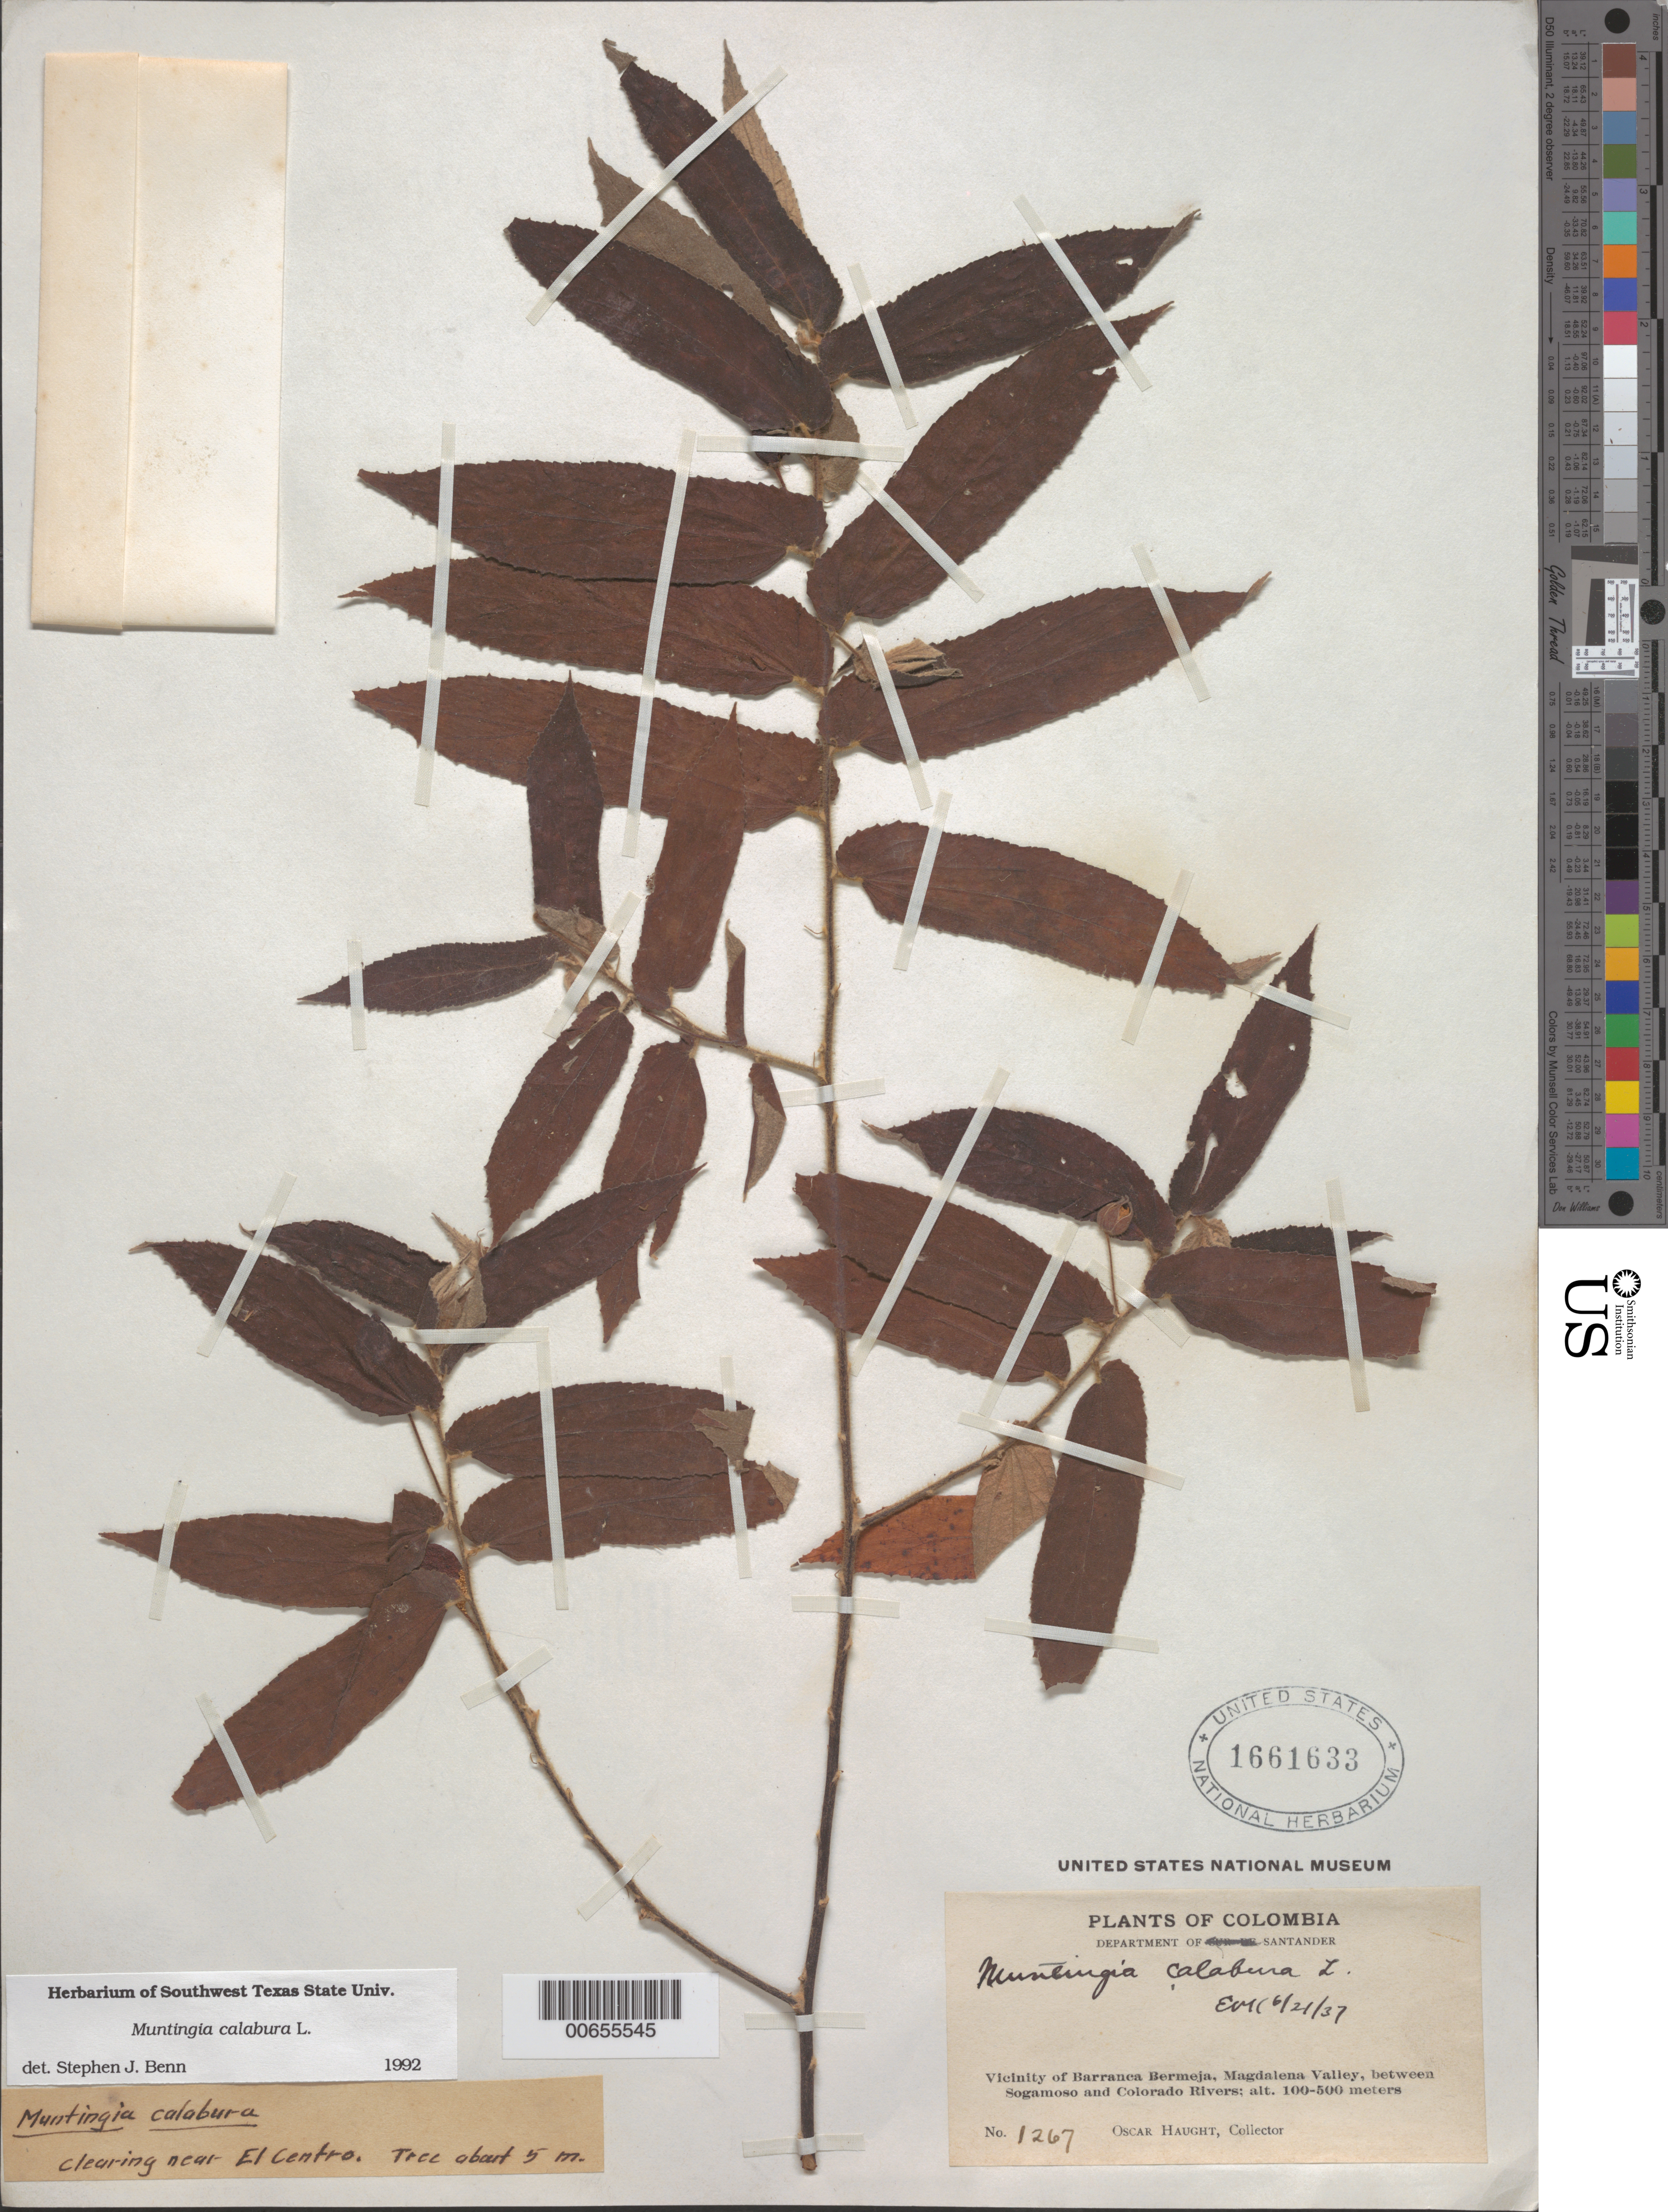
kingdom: Plantae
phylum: Tracheophyta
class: Magnoliopsida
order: Malvales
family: Muntingiaceae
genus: Muntingia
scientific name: Muntingia calabura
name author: L.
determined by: Benn, S. J.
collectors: O. L. Haught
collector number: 1267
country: Colombia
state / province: Santander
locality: Vicinity of Barrancabermeja, Magdalena Valley, between Sogamoso and Colorado Rivers. Near El Centro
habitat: Clearing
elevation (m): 100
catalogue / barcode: US 1661633